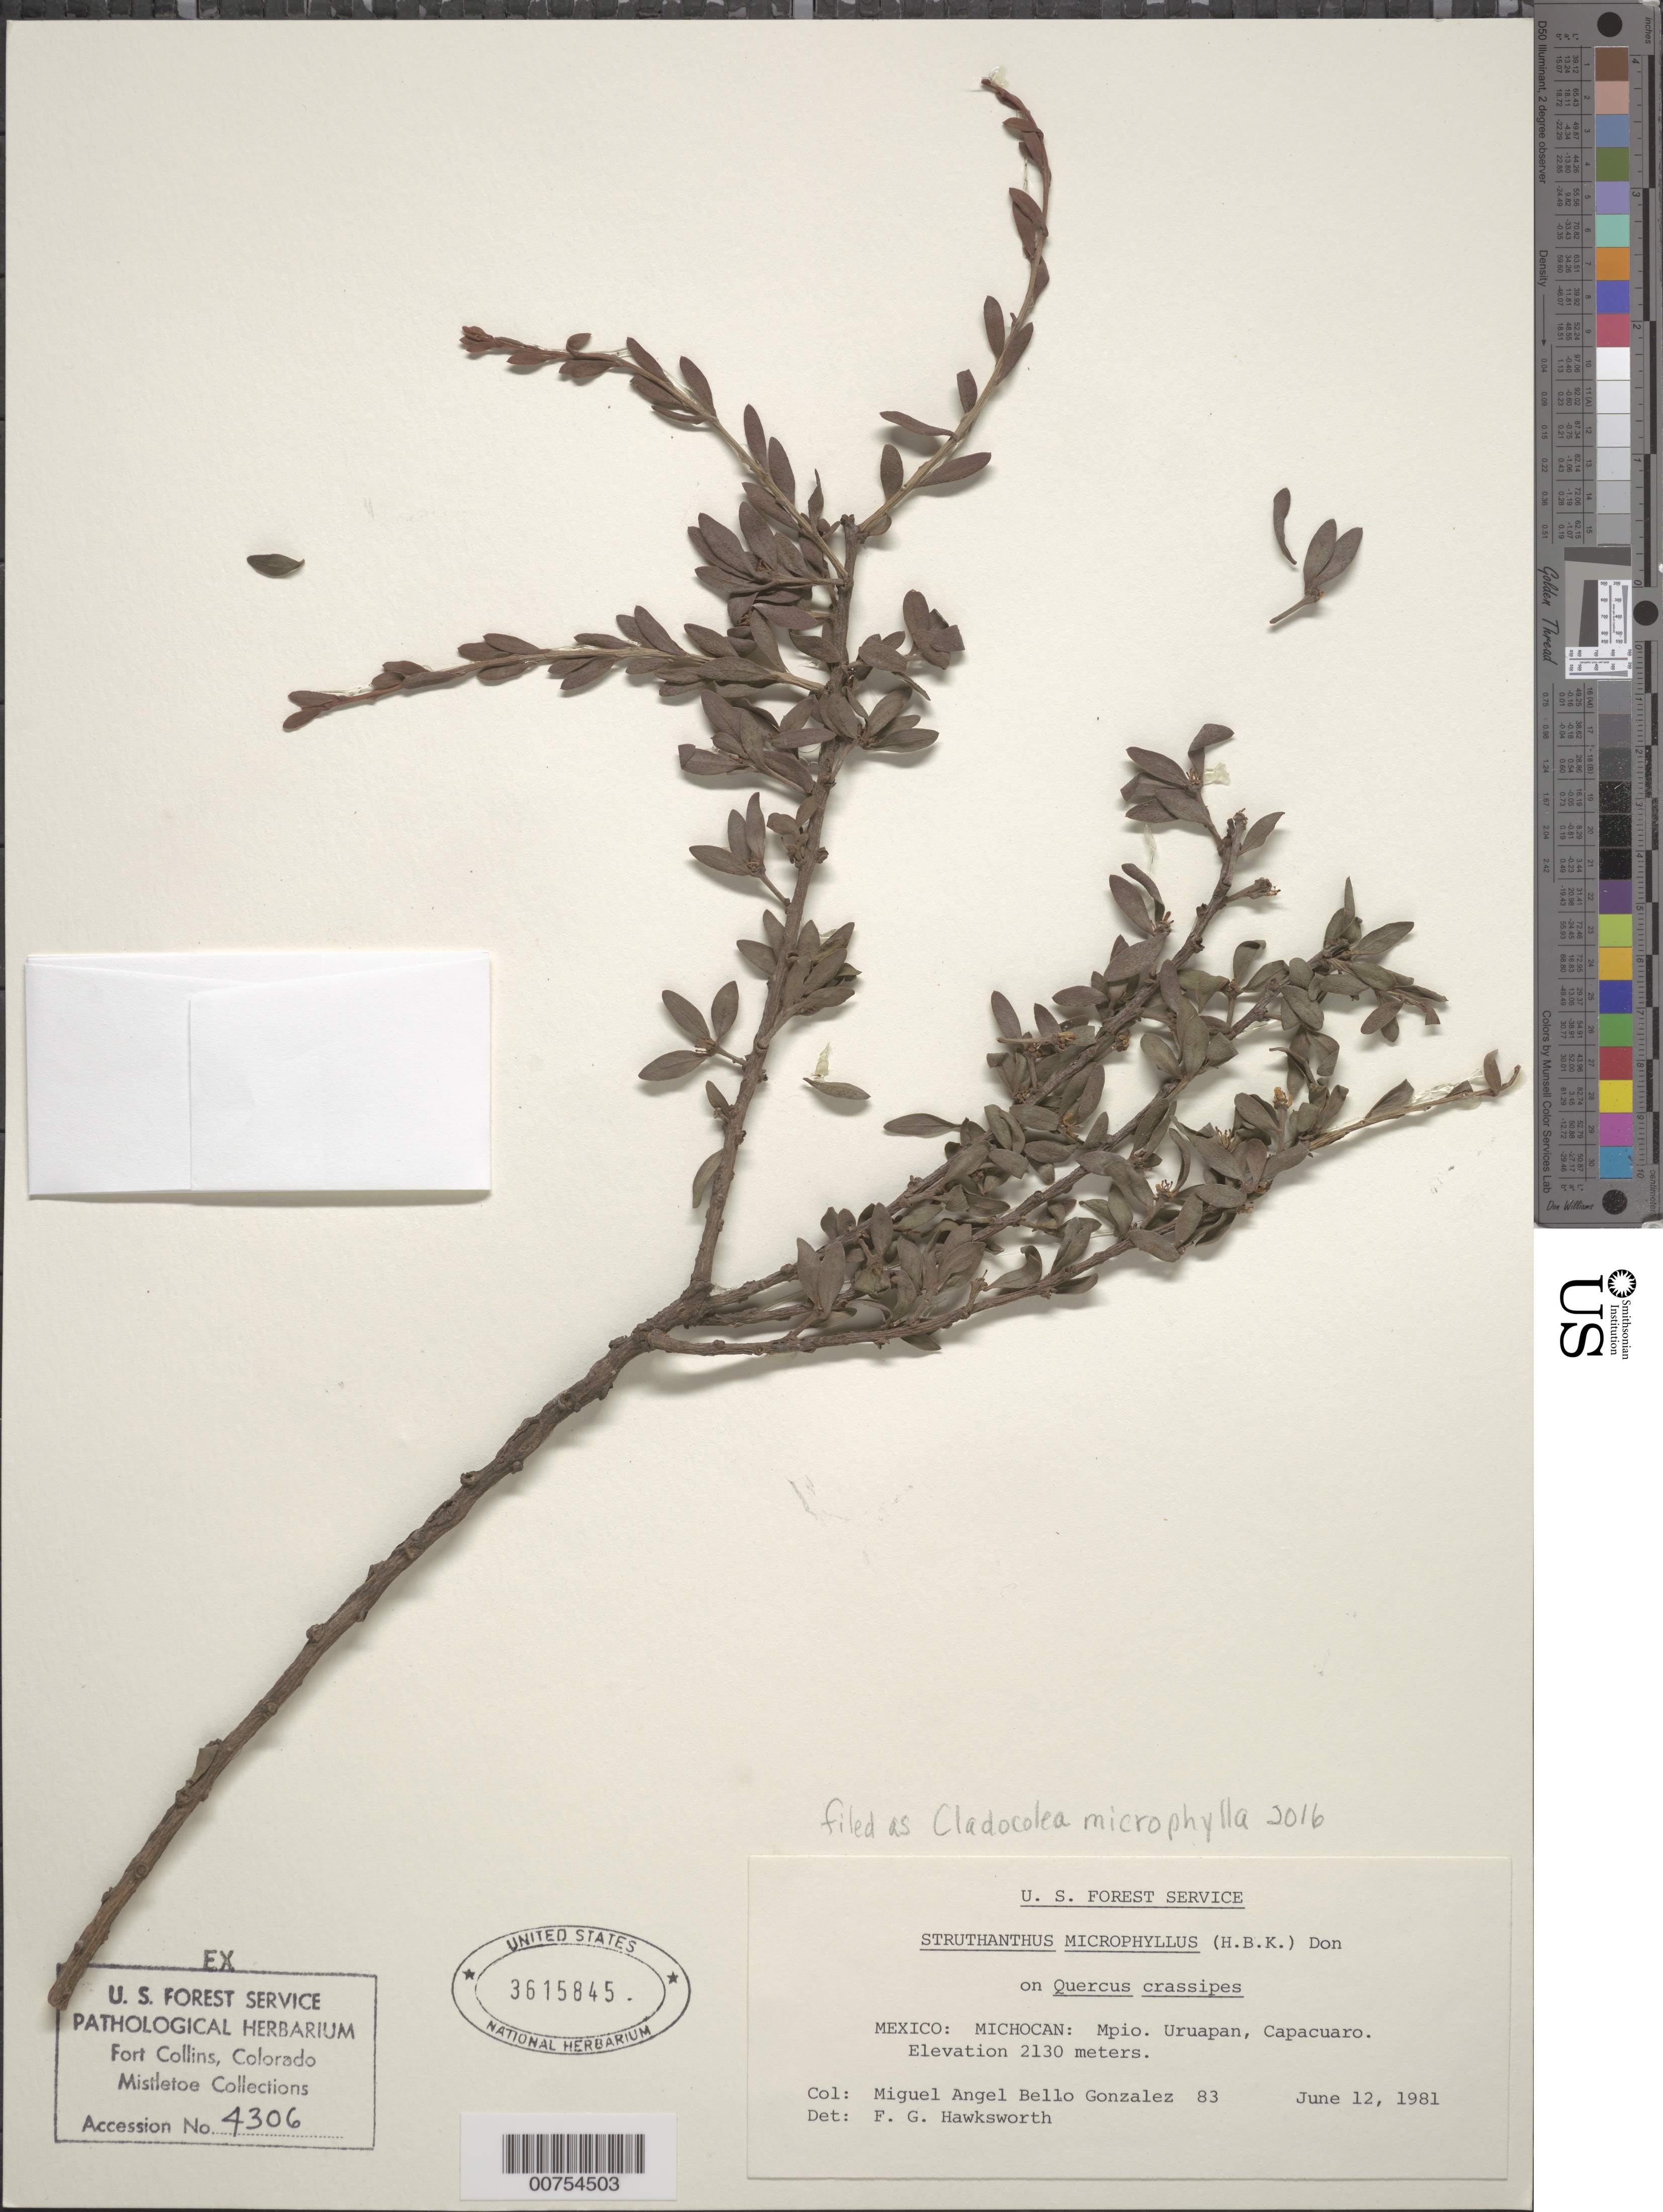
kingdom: Plantae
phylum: Tracheophyta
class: Magnoliopsida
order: Fagales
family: Fagaceae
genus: Quercus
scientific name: Quercus crassipes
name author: Humb. & Bonpl.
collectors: M. A. Bello Gonzalez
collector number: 83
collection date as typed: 12 Jun 1981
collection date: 1981-06-12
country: Mexico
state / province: Michoacan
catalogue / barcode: US 3615845